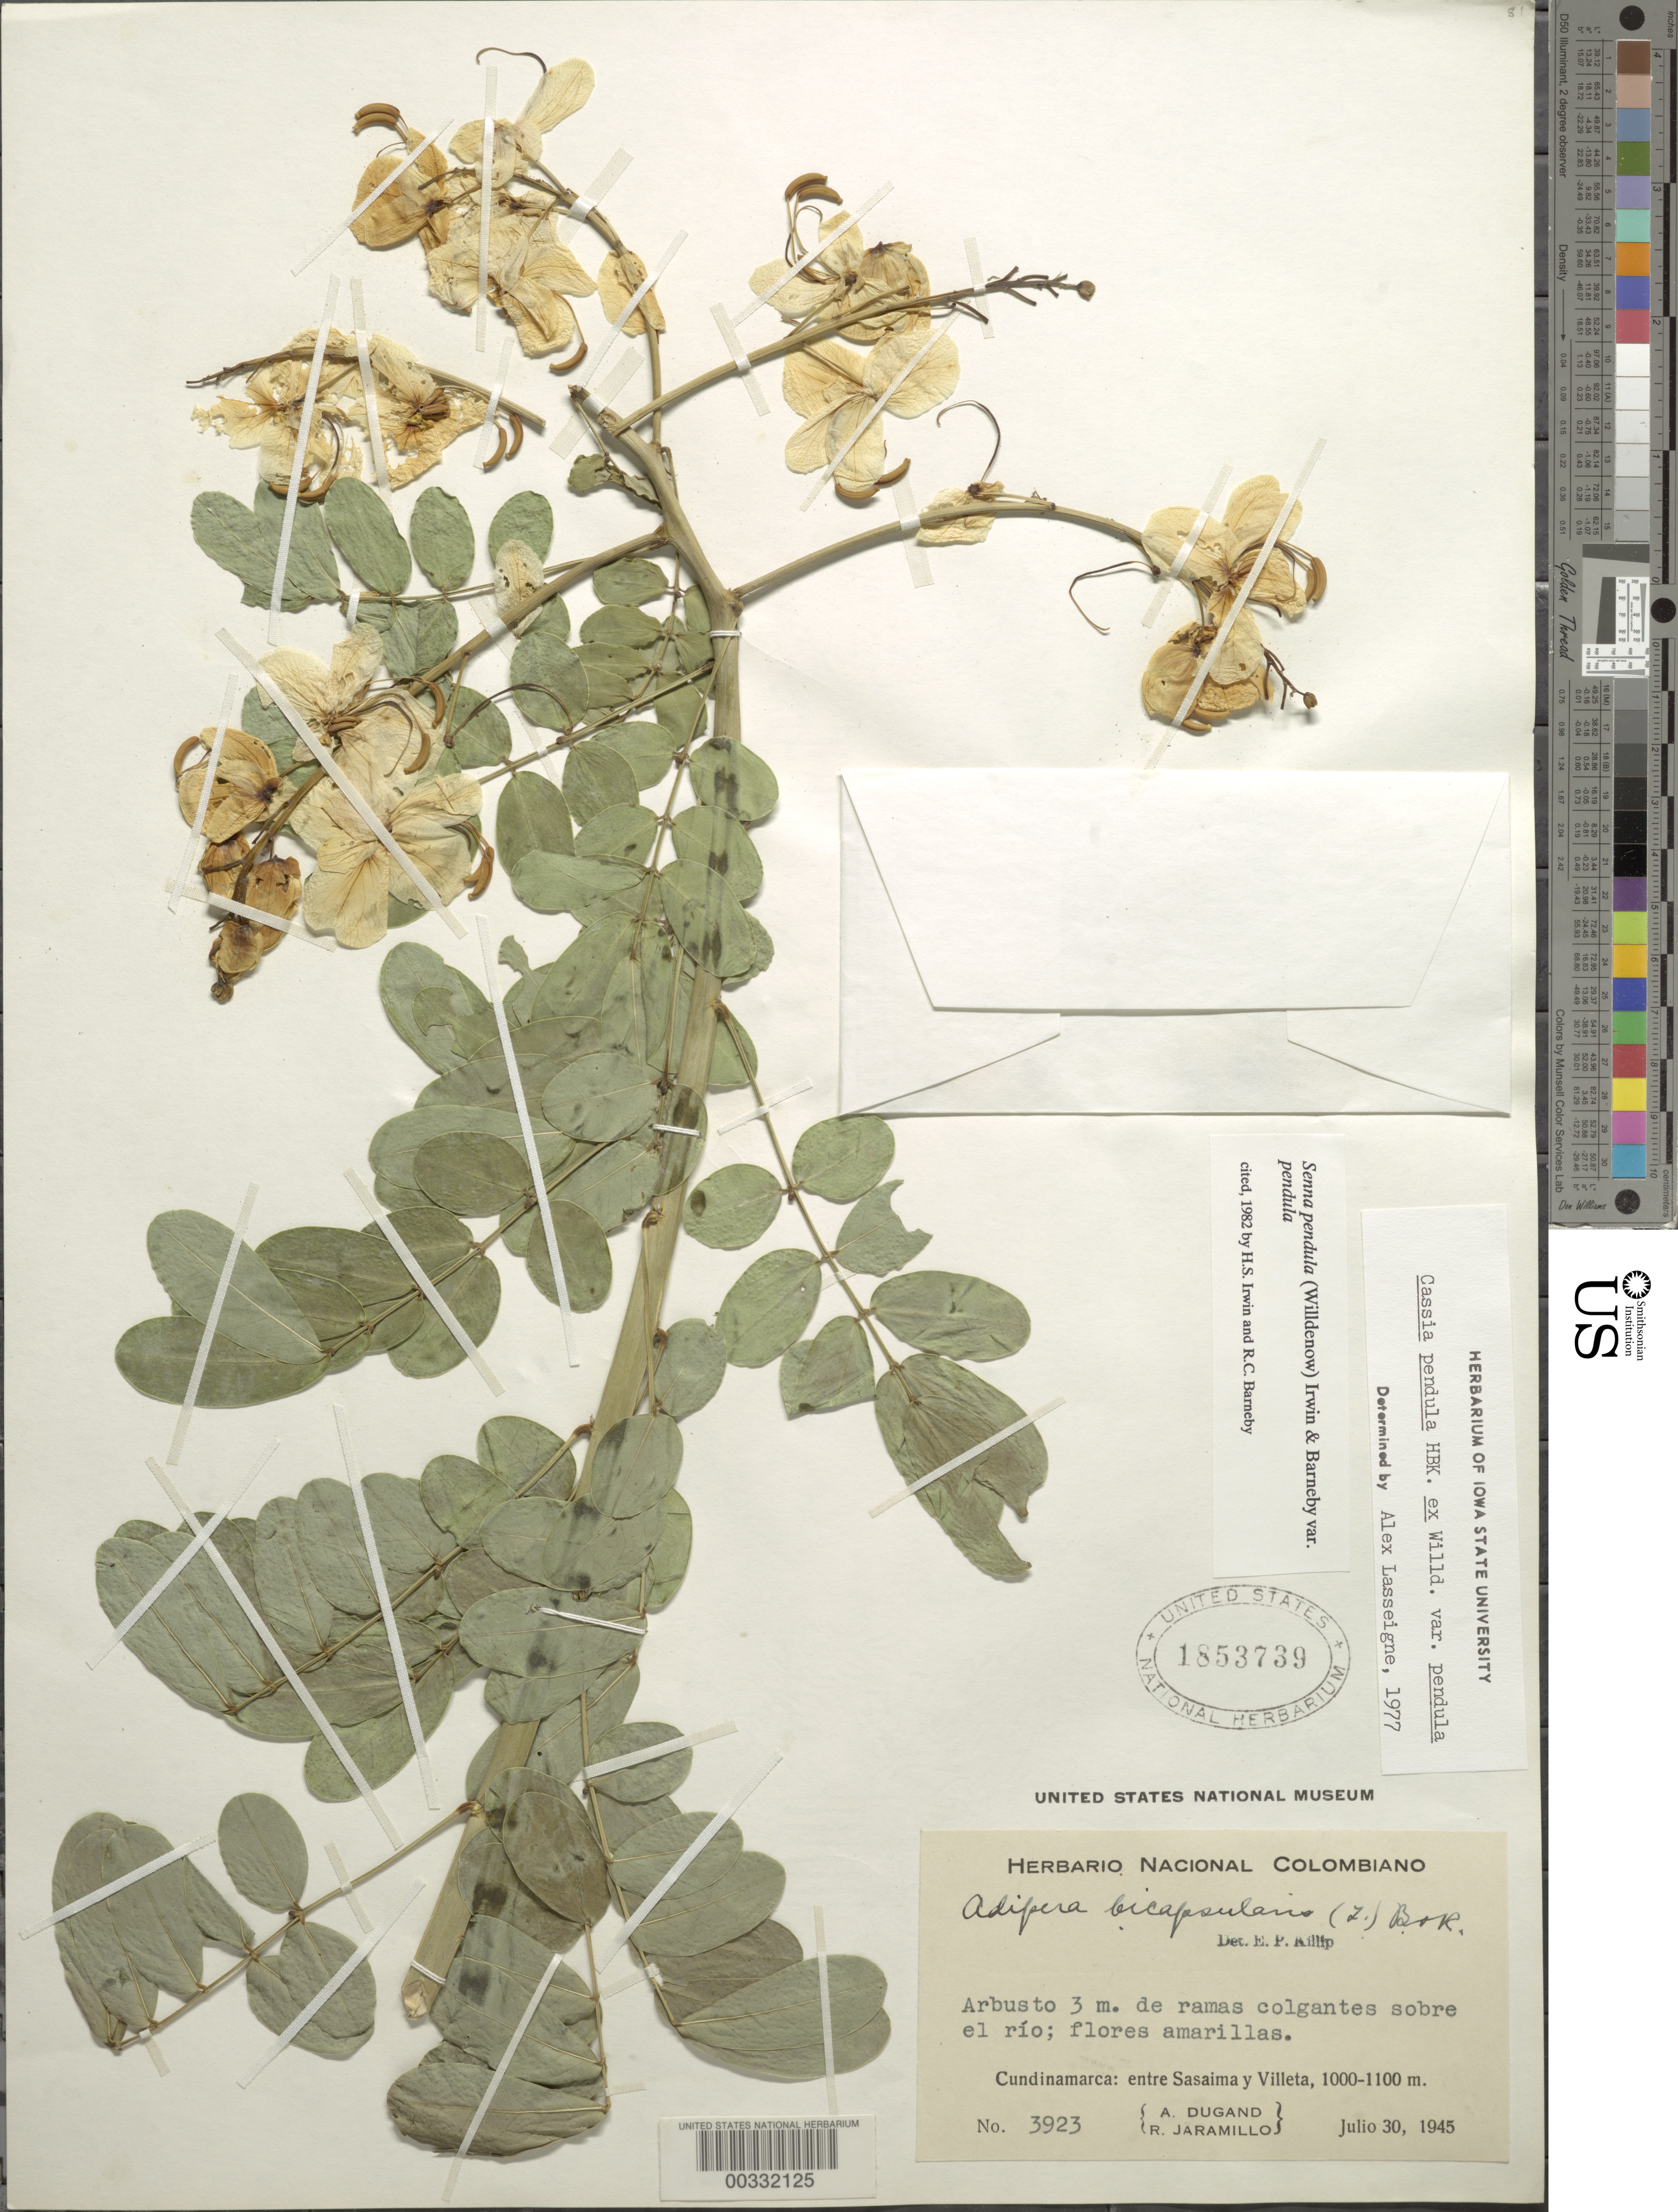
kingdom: Plantae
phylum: Tracheophyta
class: Magnoliopsida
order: Fabales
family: Fabaceae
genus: Senna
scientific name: Senna pendula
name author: (Humb. & Bonpl. ex Willd.) H.S. Irwin & Barneby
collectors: A. Dugand G. & R. Jaramillo M.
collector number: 3923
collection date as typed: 30 Jul 1945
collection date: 1945-07-30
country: Colombia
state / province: Cundinamarca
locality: Between Sasaima and Villeta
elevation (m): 1000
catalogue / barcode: US 1853739